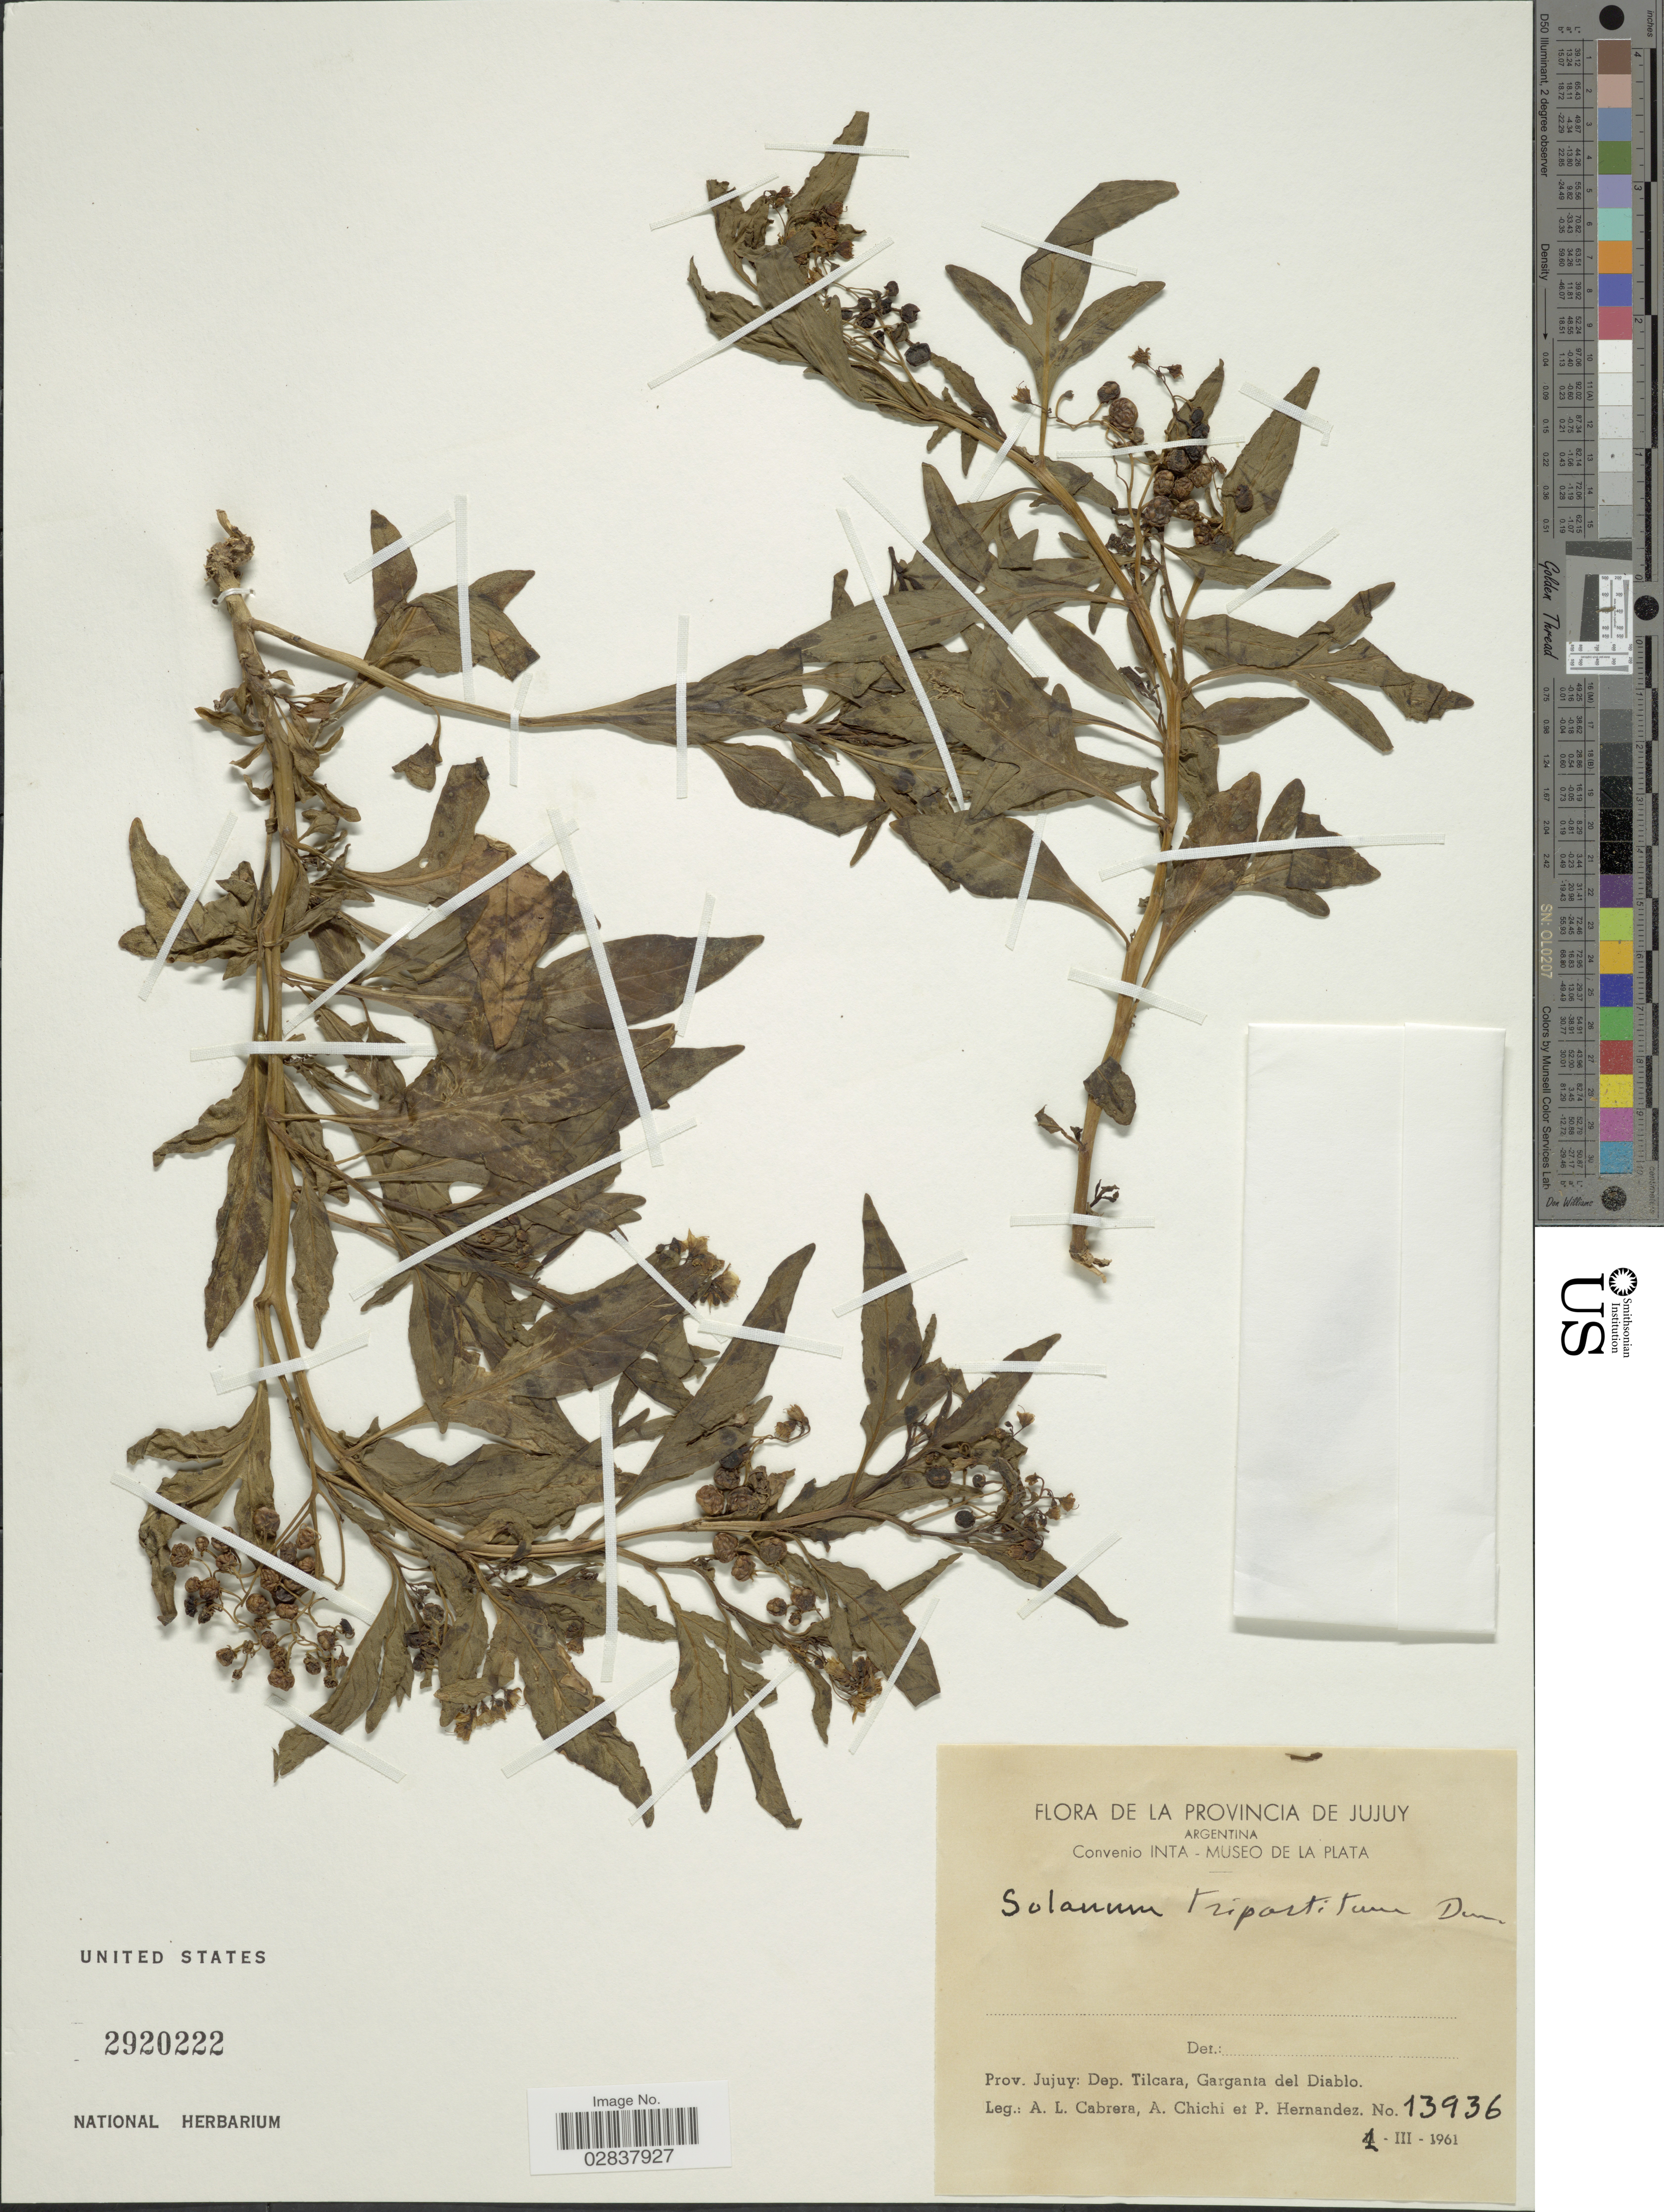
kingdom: Plantae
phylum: Tracheophyta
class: Magnoliopsida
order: Solanales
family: Solanaceae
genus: Solanum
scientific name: Solanum tripartitum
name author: Dunal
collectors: A. L. Cabrera, A. Chichi & P. Hernandez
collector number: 13936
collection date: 1961-03-02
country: Argentina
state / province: Jujuy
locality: Dep. Tilcara, Garganta del Diablo.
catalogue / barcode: US 2920222